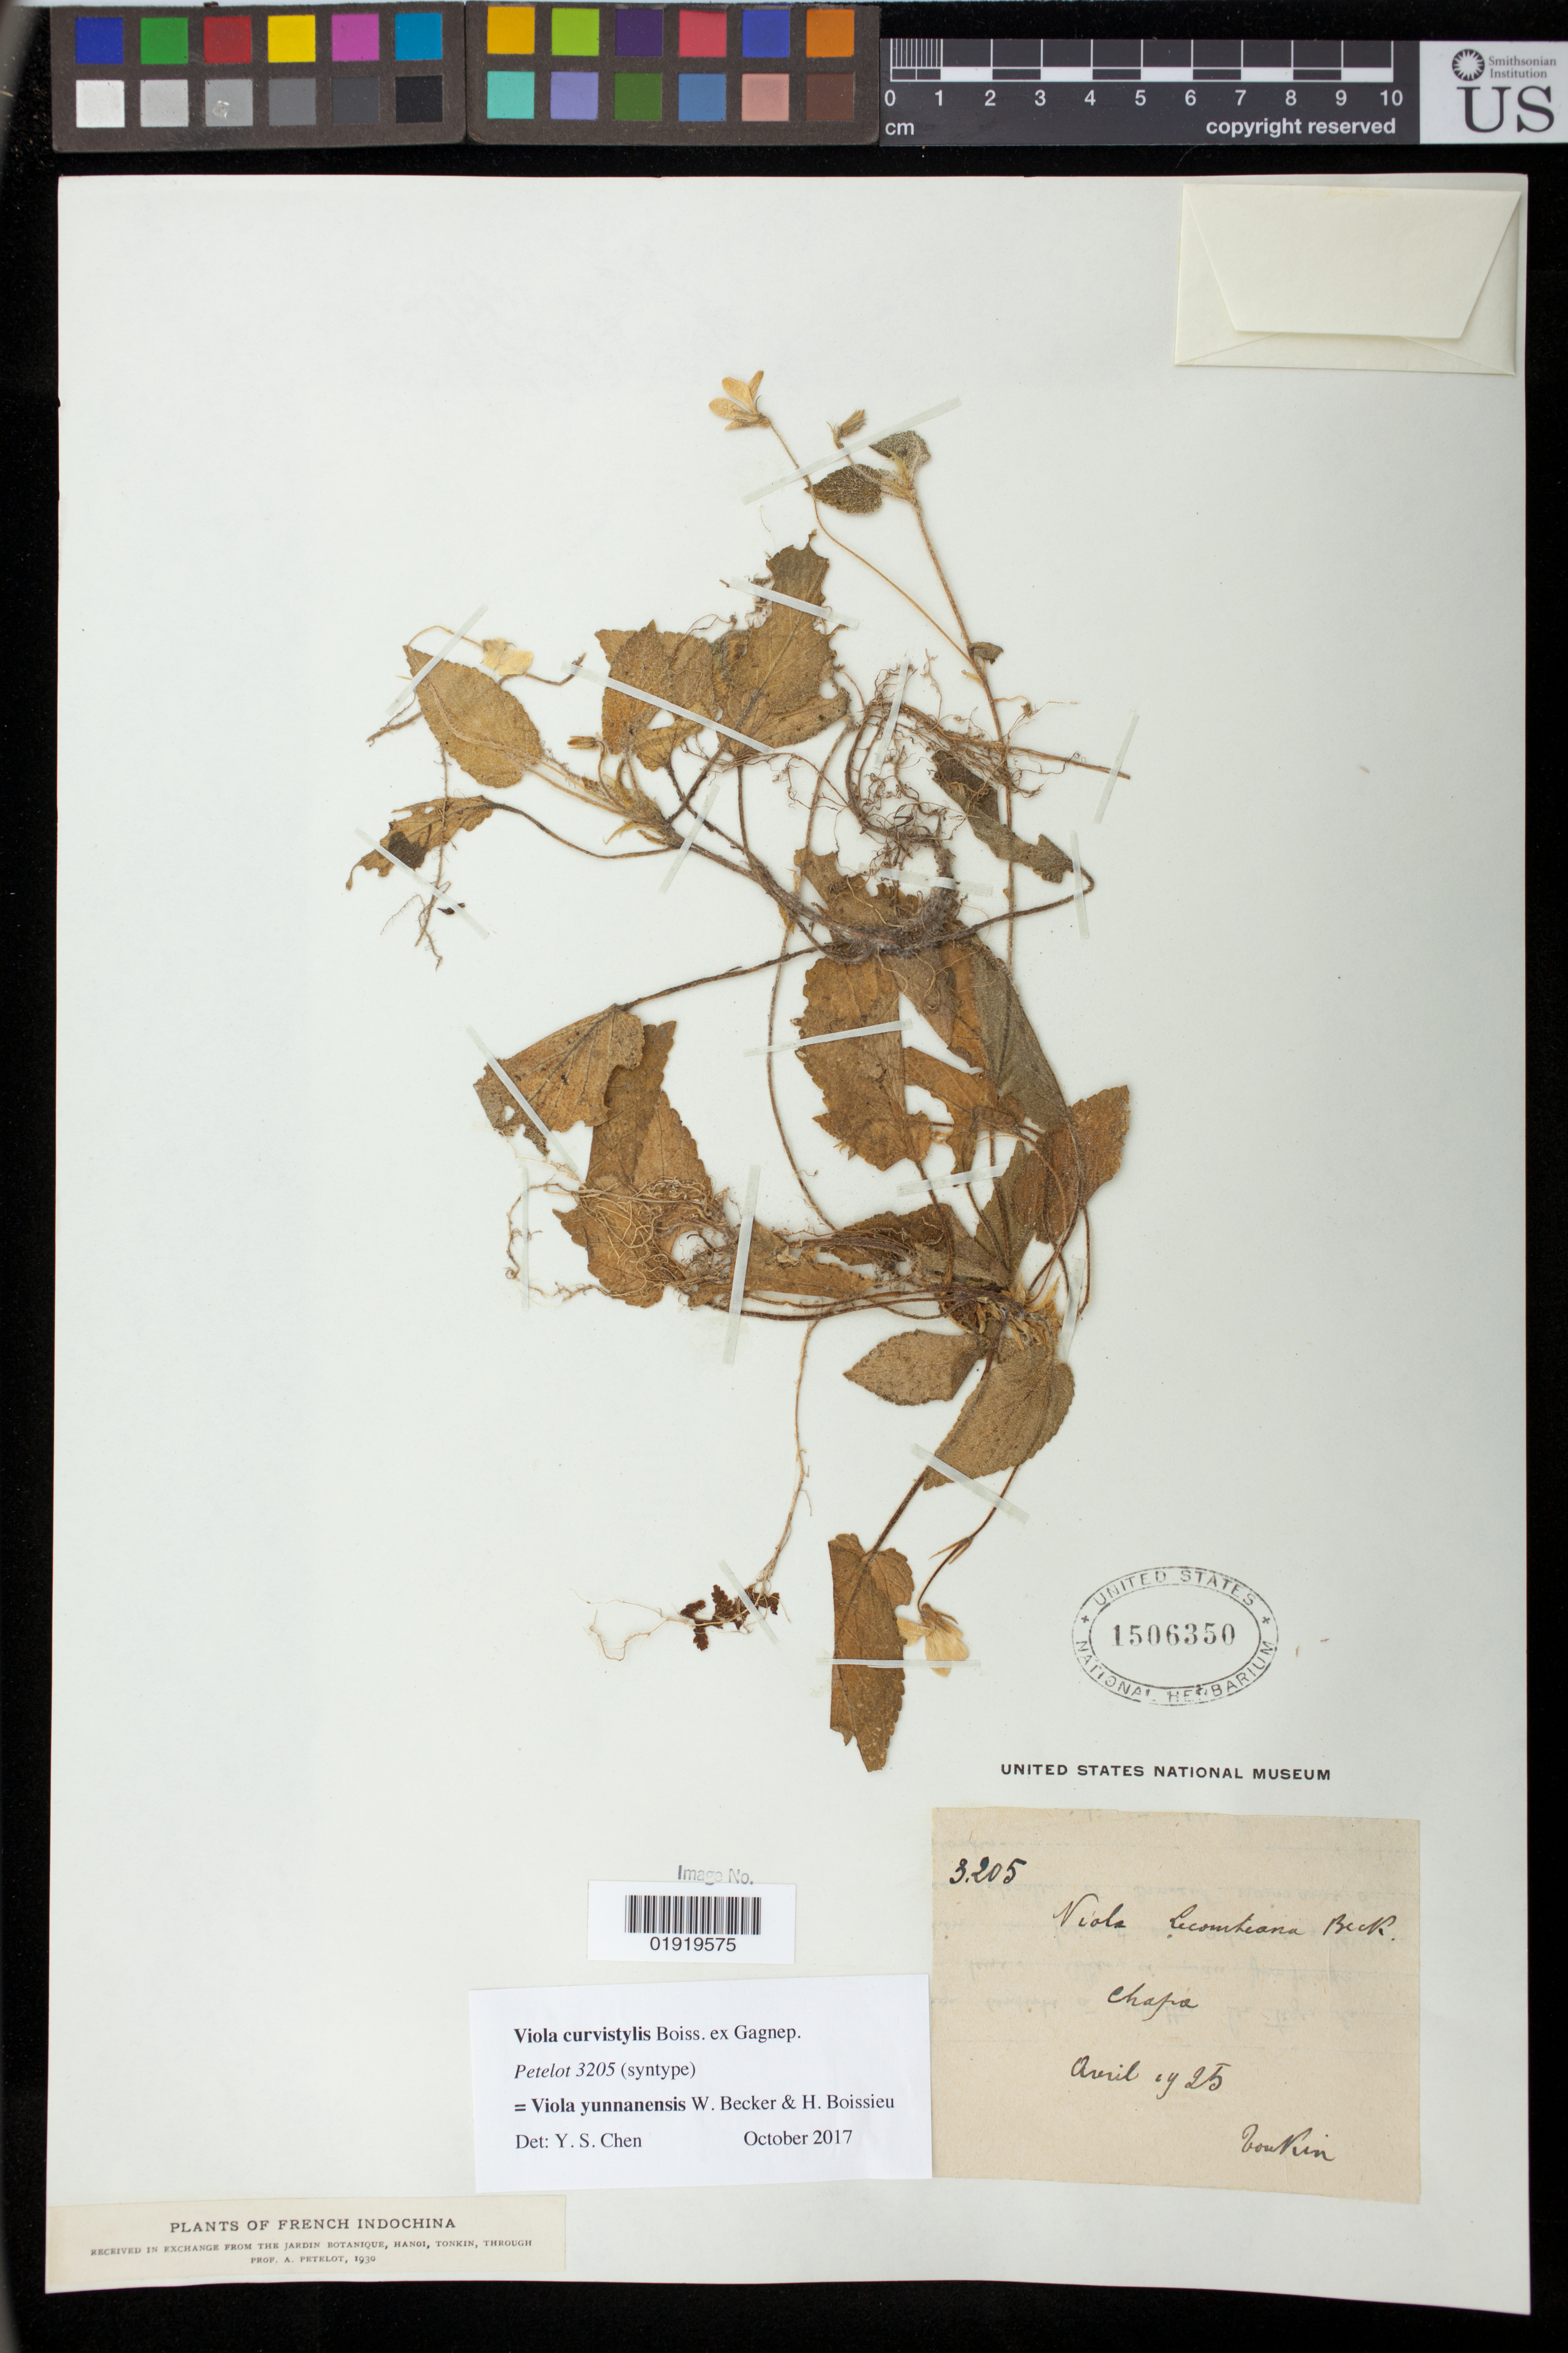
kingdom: Plantae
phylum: Tracheophyta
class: Magnoliopsida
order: Malpighiales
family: Violaceae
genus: Viola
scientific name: Viola curvistylis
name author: Boiss. ex Gagnep.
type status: Possible Type; Syntype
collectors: A. Petelot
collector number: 3205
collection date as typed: Apr 1925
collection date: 1925-04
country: Vietnam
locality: Tonkin, Chapa.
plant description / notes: Annotated (unknown script) as Viola lecomteana Beck. Another US duplicate of this collection is labeled as Viola curvistylis; annotated as "syntype" of the latter by Y.S. Chen (2017). Possible a type of both names?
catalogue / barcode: US 1506350